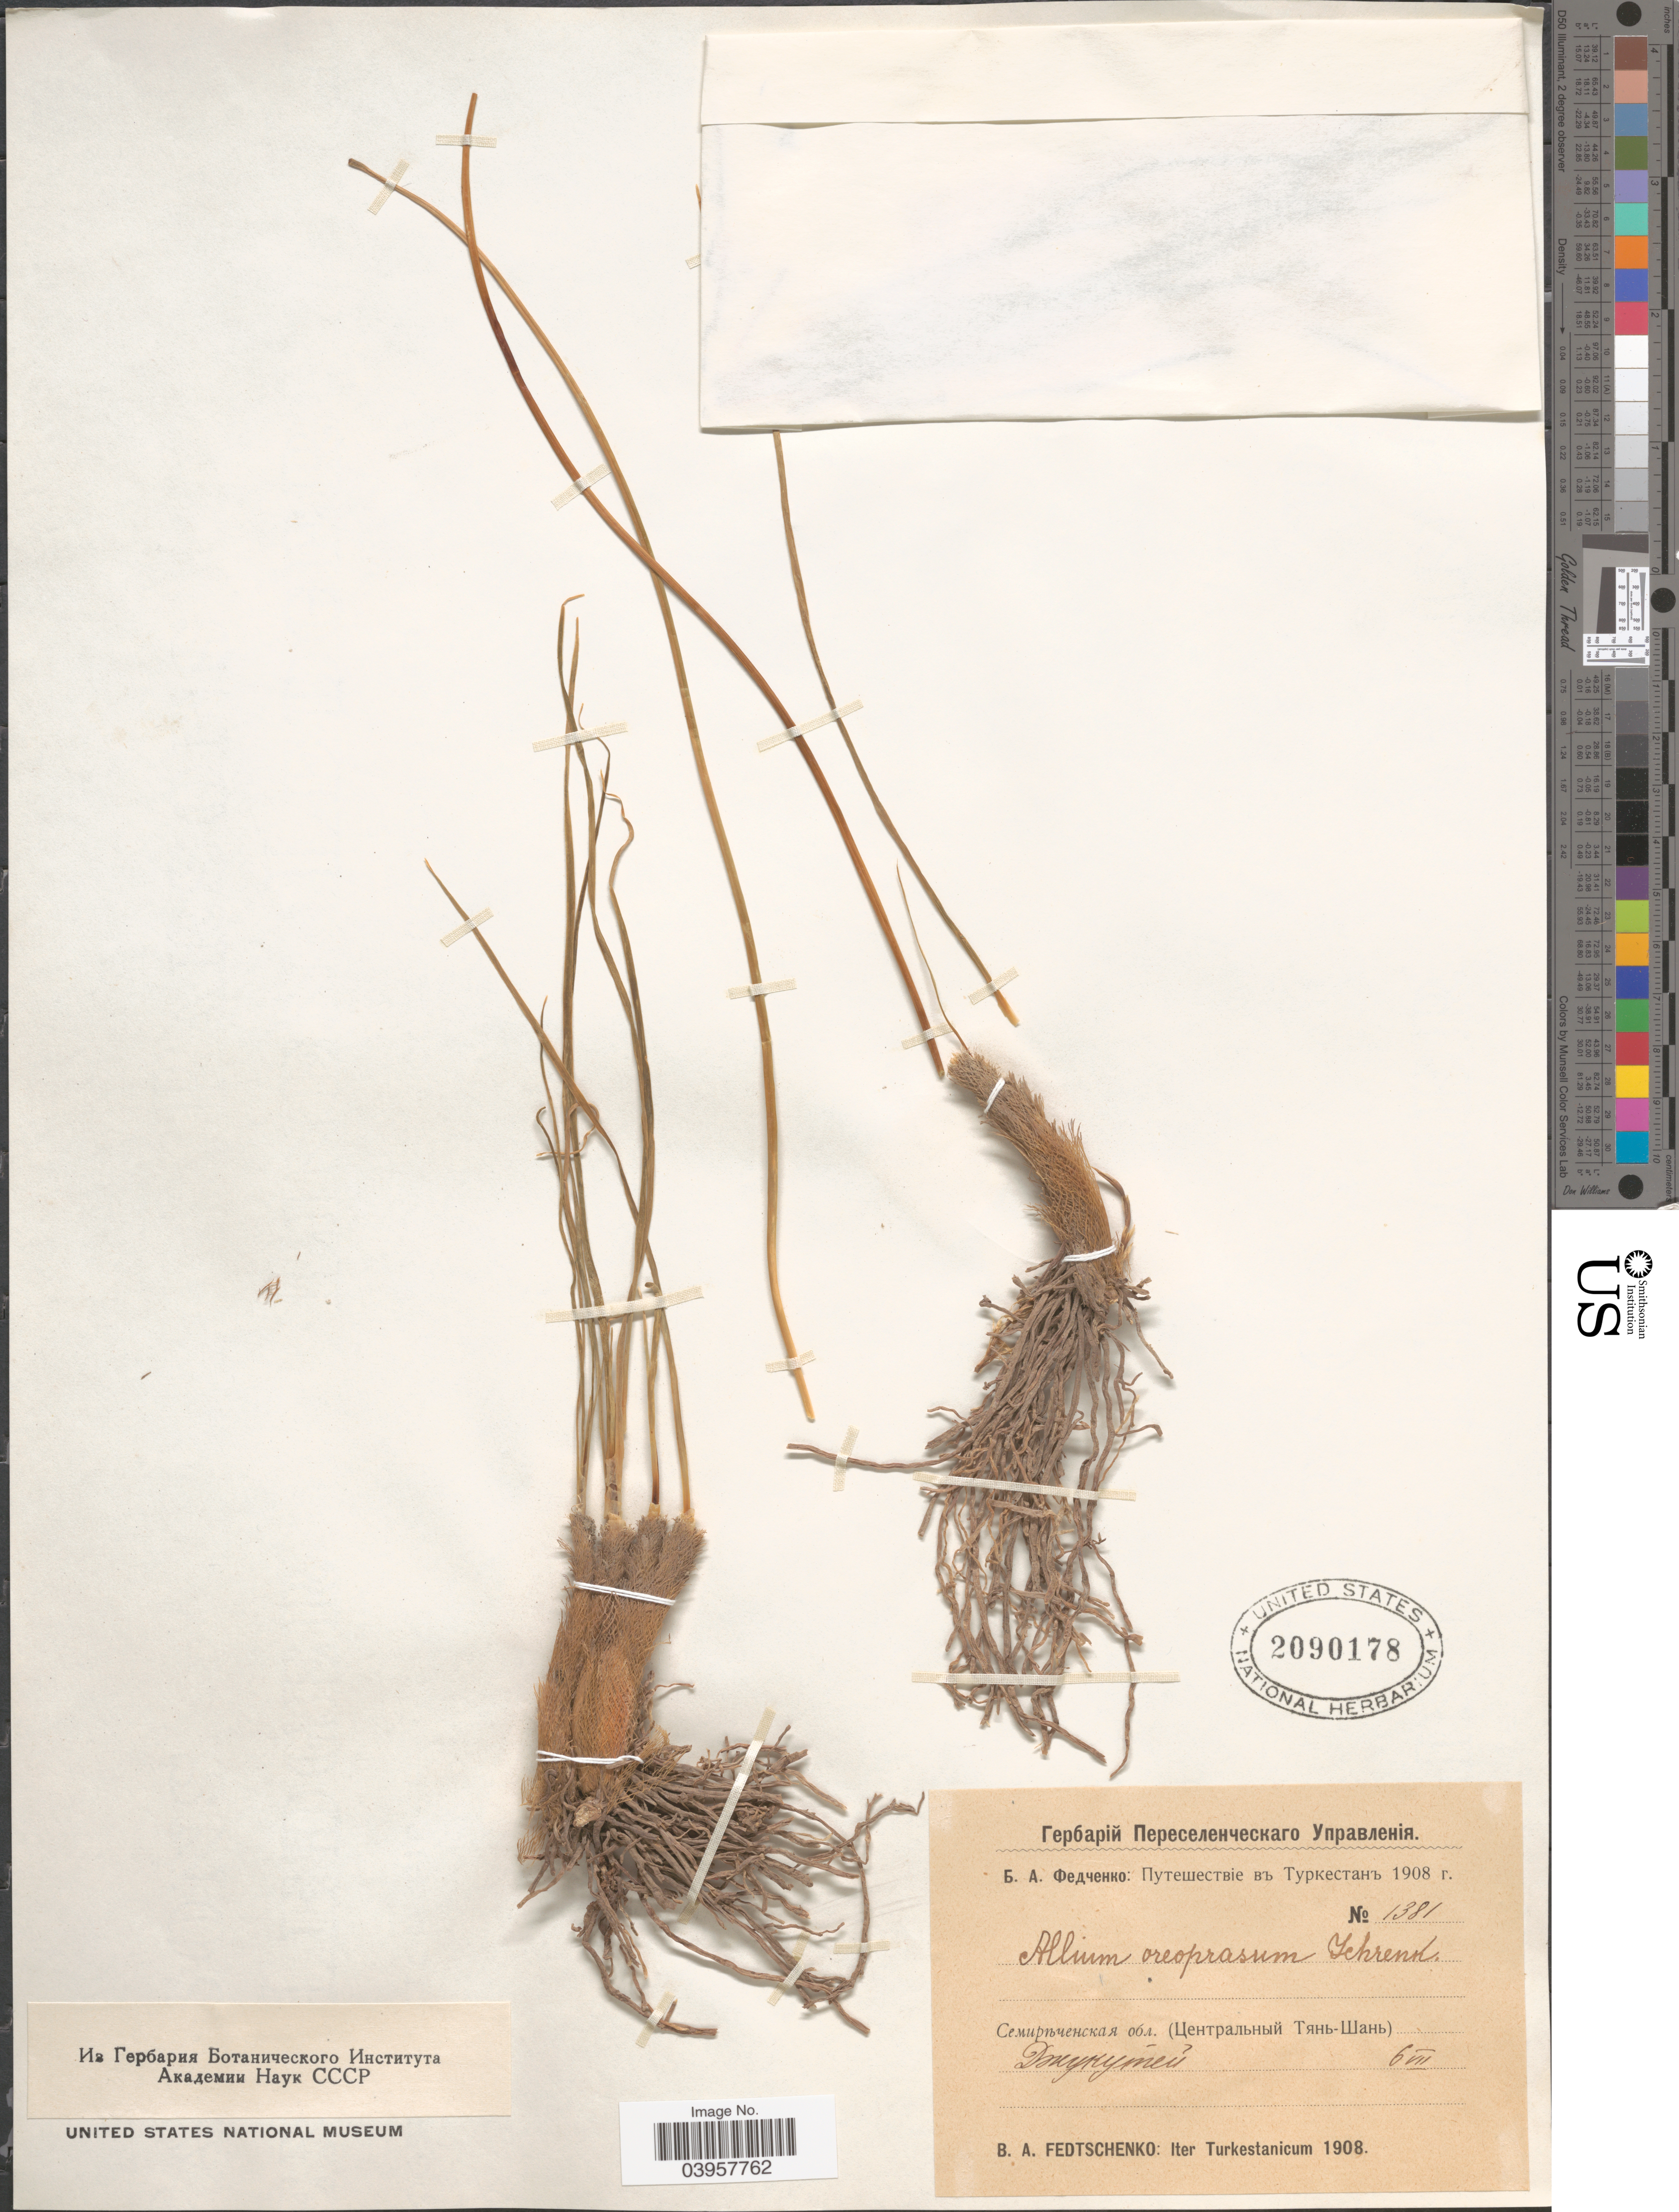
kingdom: Plantae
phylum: Tracheophyta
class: Liliopsida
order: Asparagales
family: Amaryllidaceae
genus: Allium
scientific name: Allium oreoprasum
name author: Schrenk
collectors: B. A. Fedtschenko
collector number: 1381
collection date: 1908-07-06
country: Kyrgyzstan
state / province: Ysyk-Kol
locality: Dzhukutey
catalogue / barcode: US 2090178